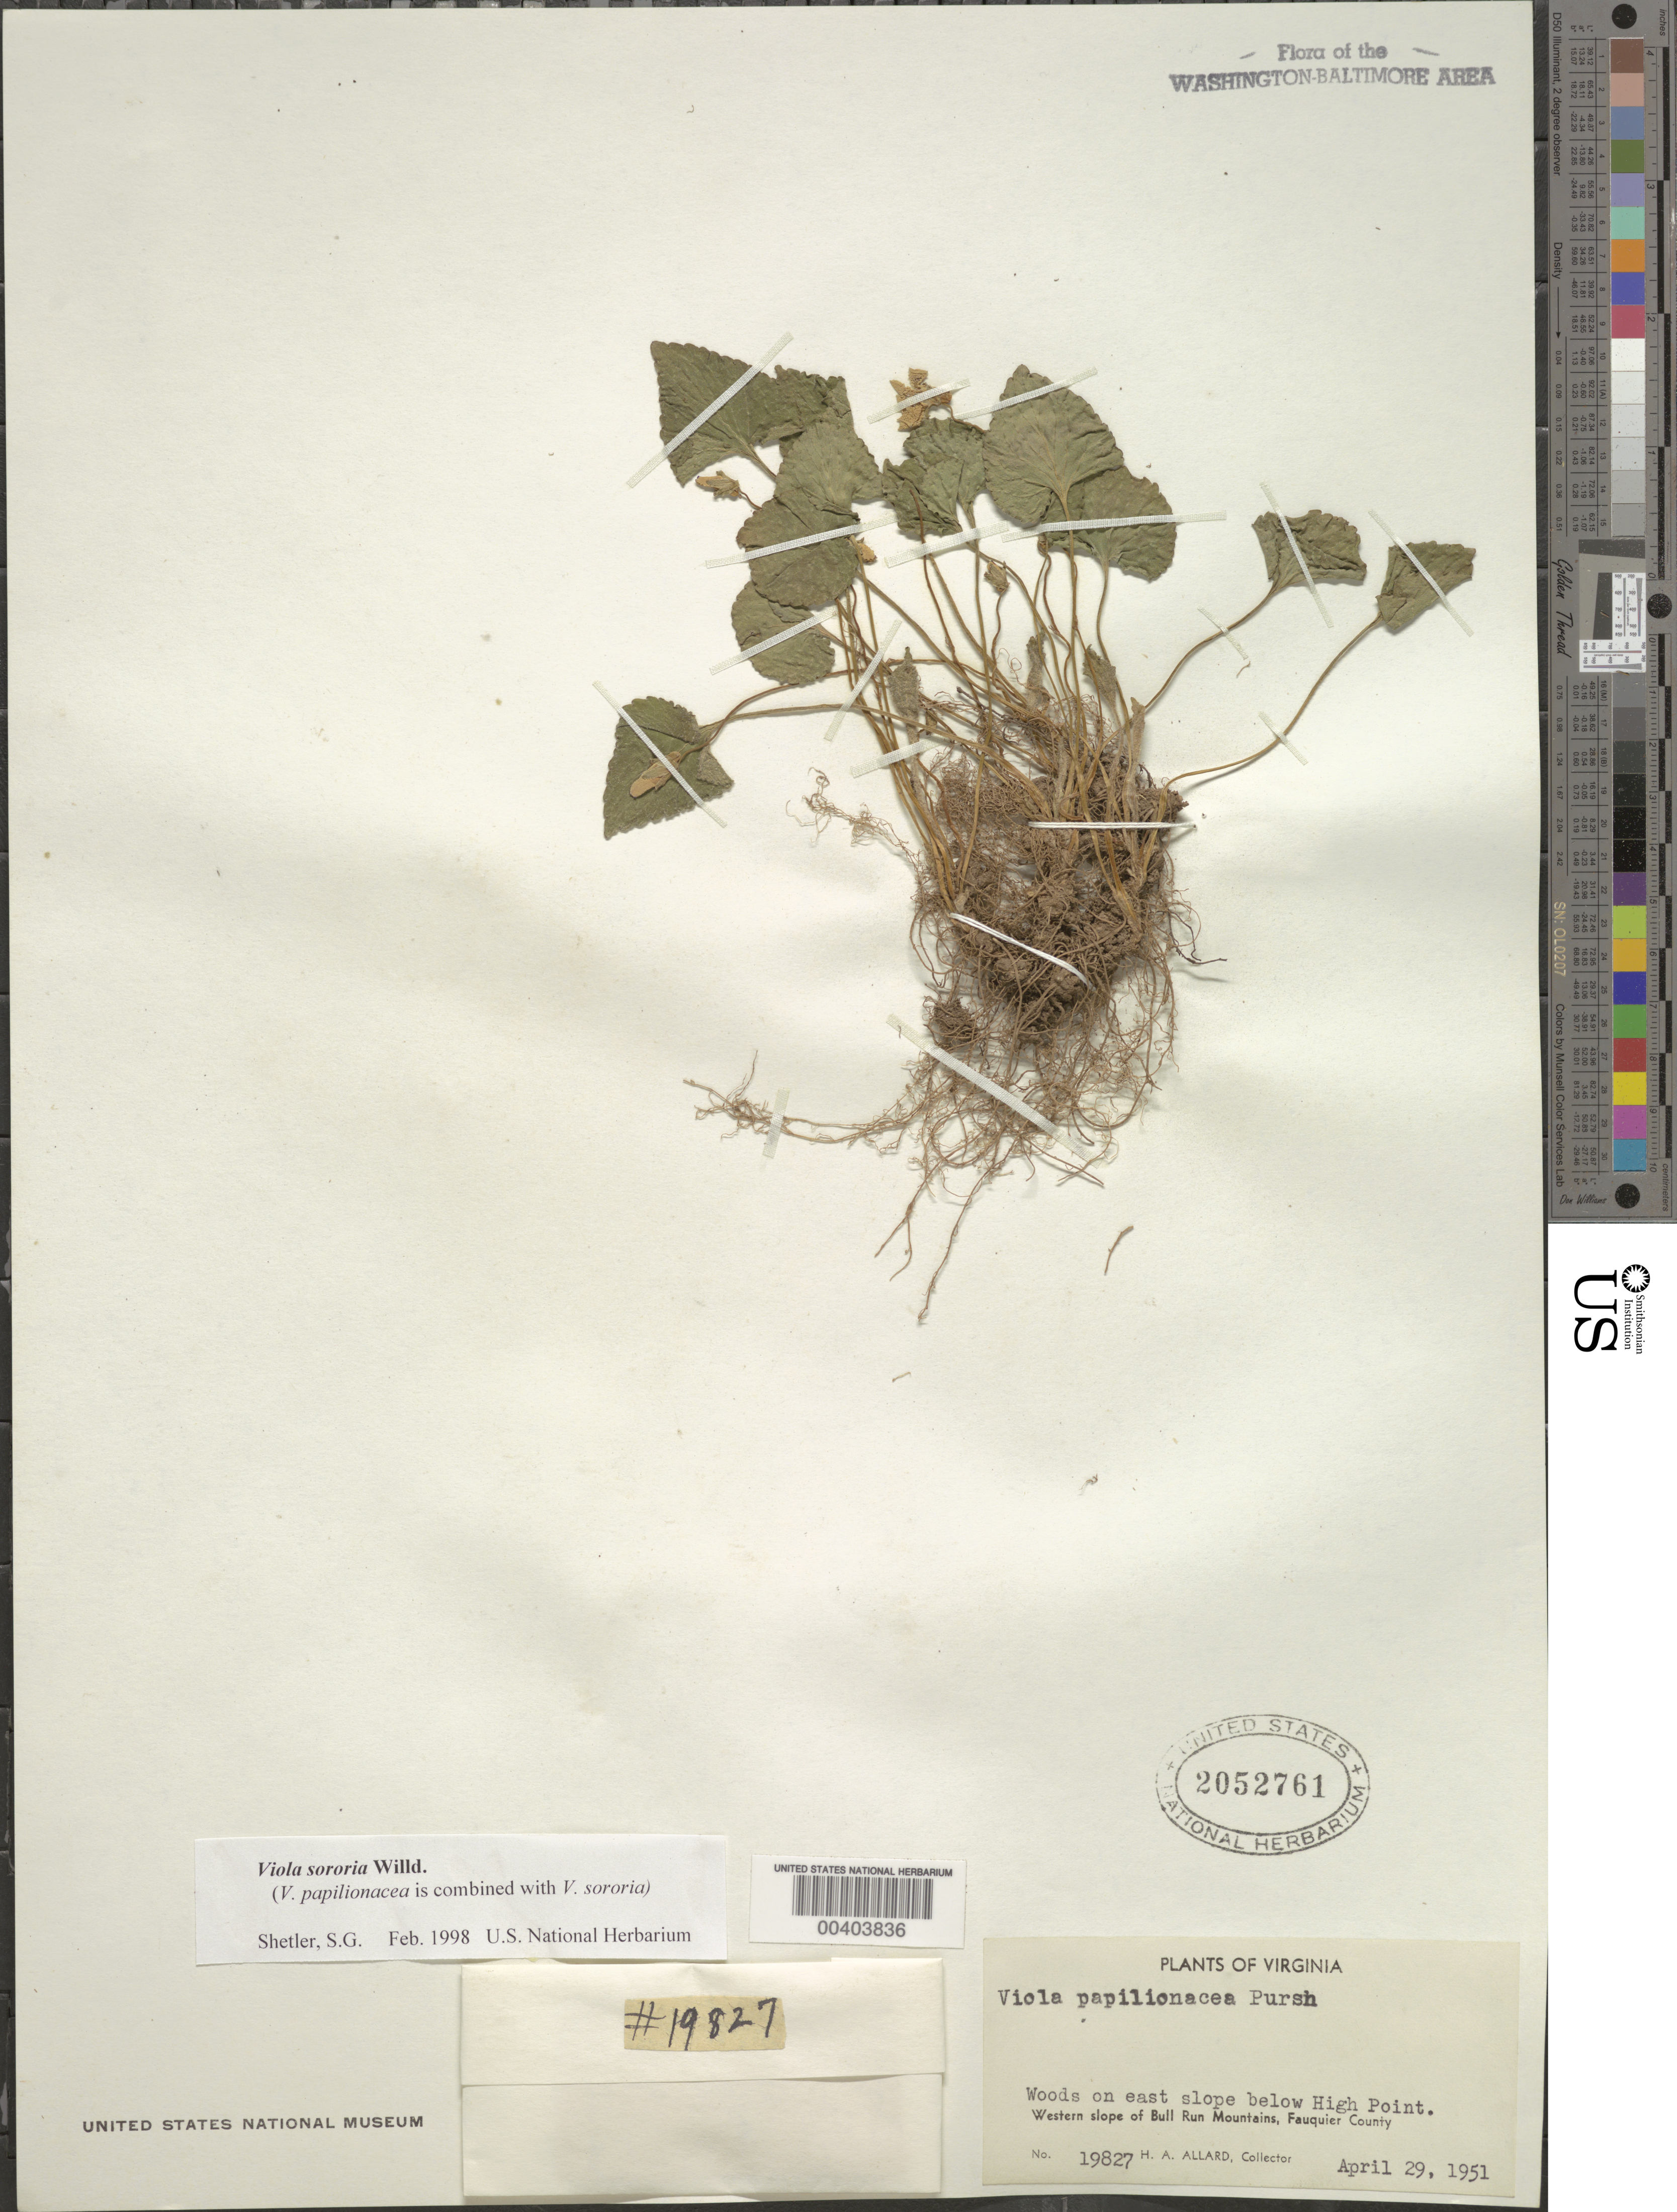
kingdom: Plantae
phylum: Tracheophyta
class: Magnoliopsida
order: Malpighiales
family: Violaceae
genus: Viola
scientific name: Viola sororia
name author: Willd.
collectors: H. A. Allard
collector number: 19827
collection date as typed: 29 Apr 1951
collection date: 1951-04-29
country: United States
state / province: Virginia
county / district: Fauquier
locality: Below High Point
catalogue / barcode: US 2052761